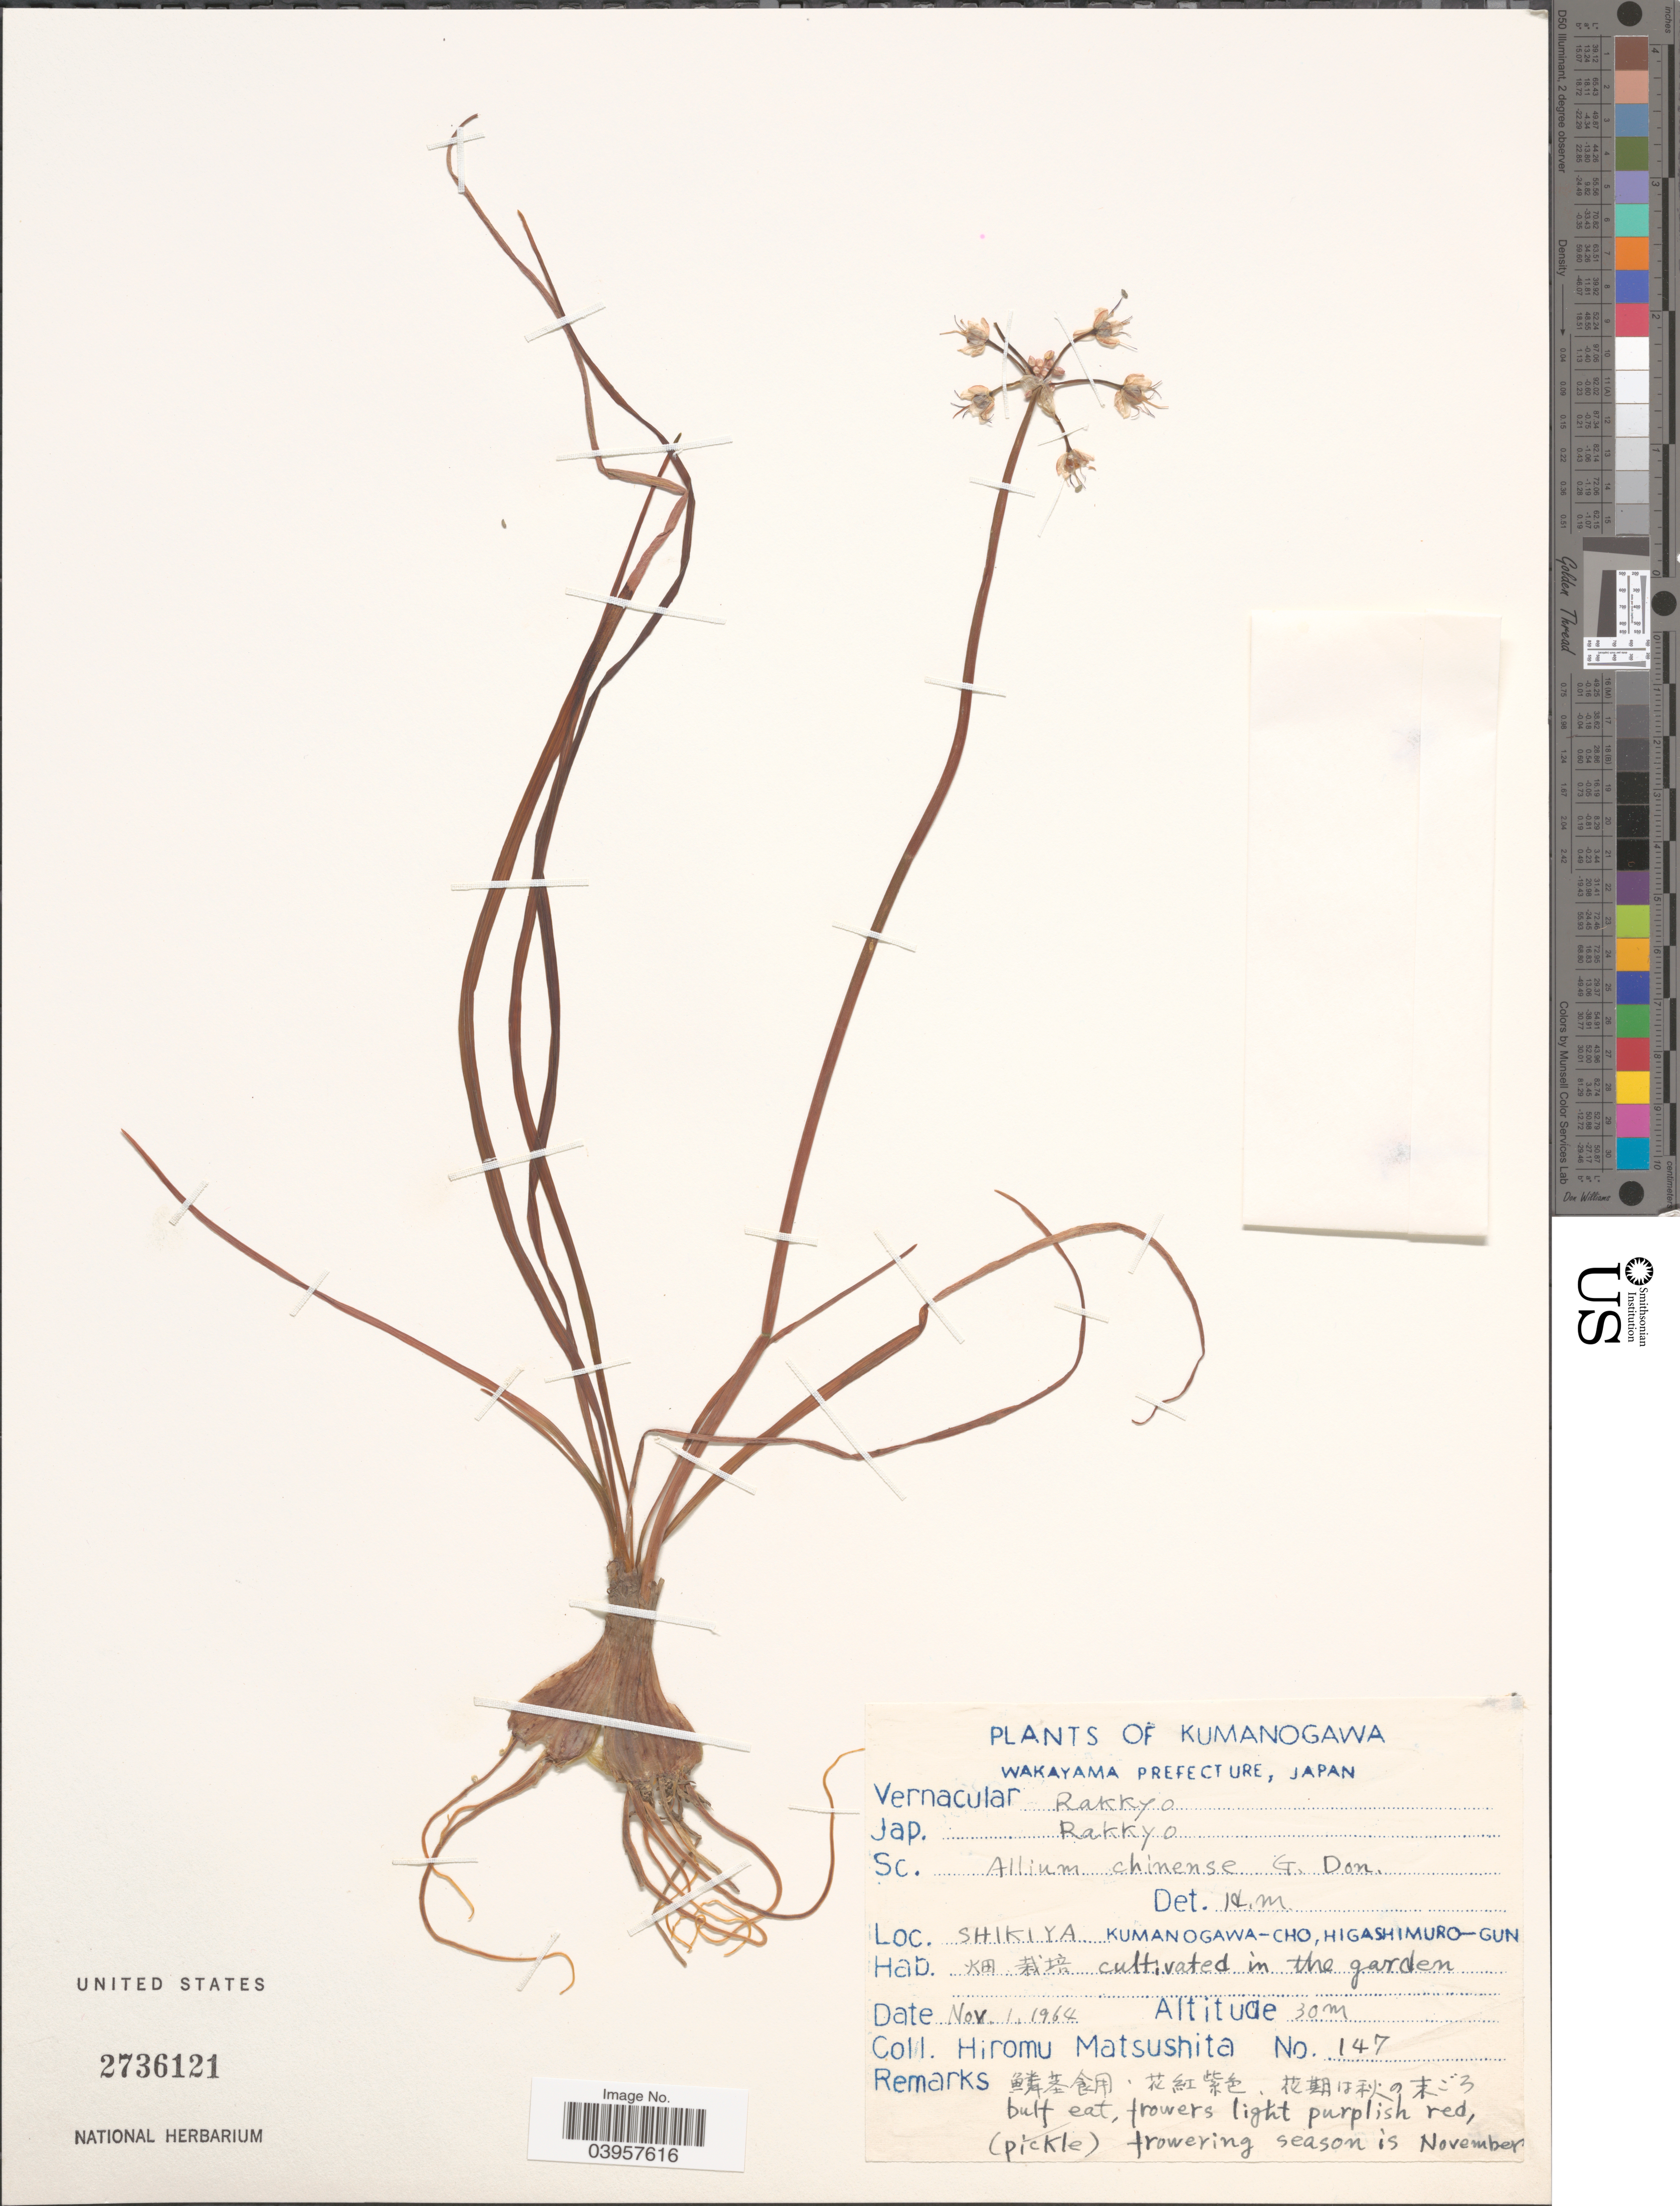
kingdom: Plantae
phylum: Tracheophyta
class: Liliopsida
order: Asparagales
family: Amaryllidaceae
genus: Allium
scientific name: Allium chinense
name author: G. Don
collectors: H. Matsushita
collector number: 147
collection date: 1964-11-01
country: Japan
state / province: Wakayama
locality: Kumanogawa. Wakayama Prefecture. Shikiya. Kumanogawa-cho, Higashimuro-gun.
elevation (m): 30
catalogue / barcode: US 2736121